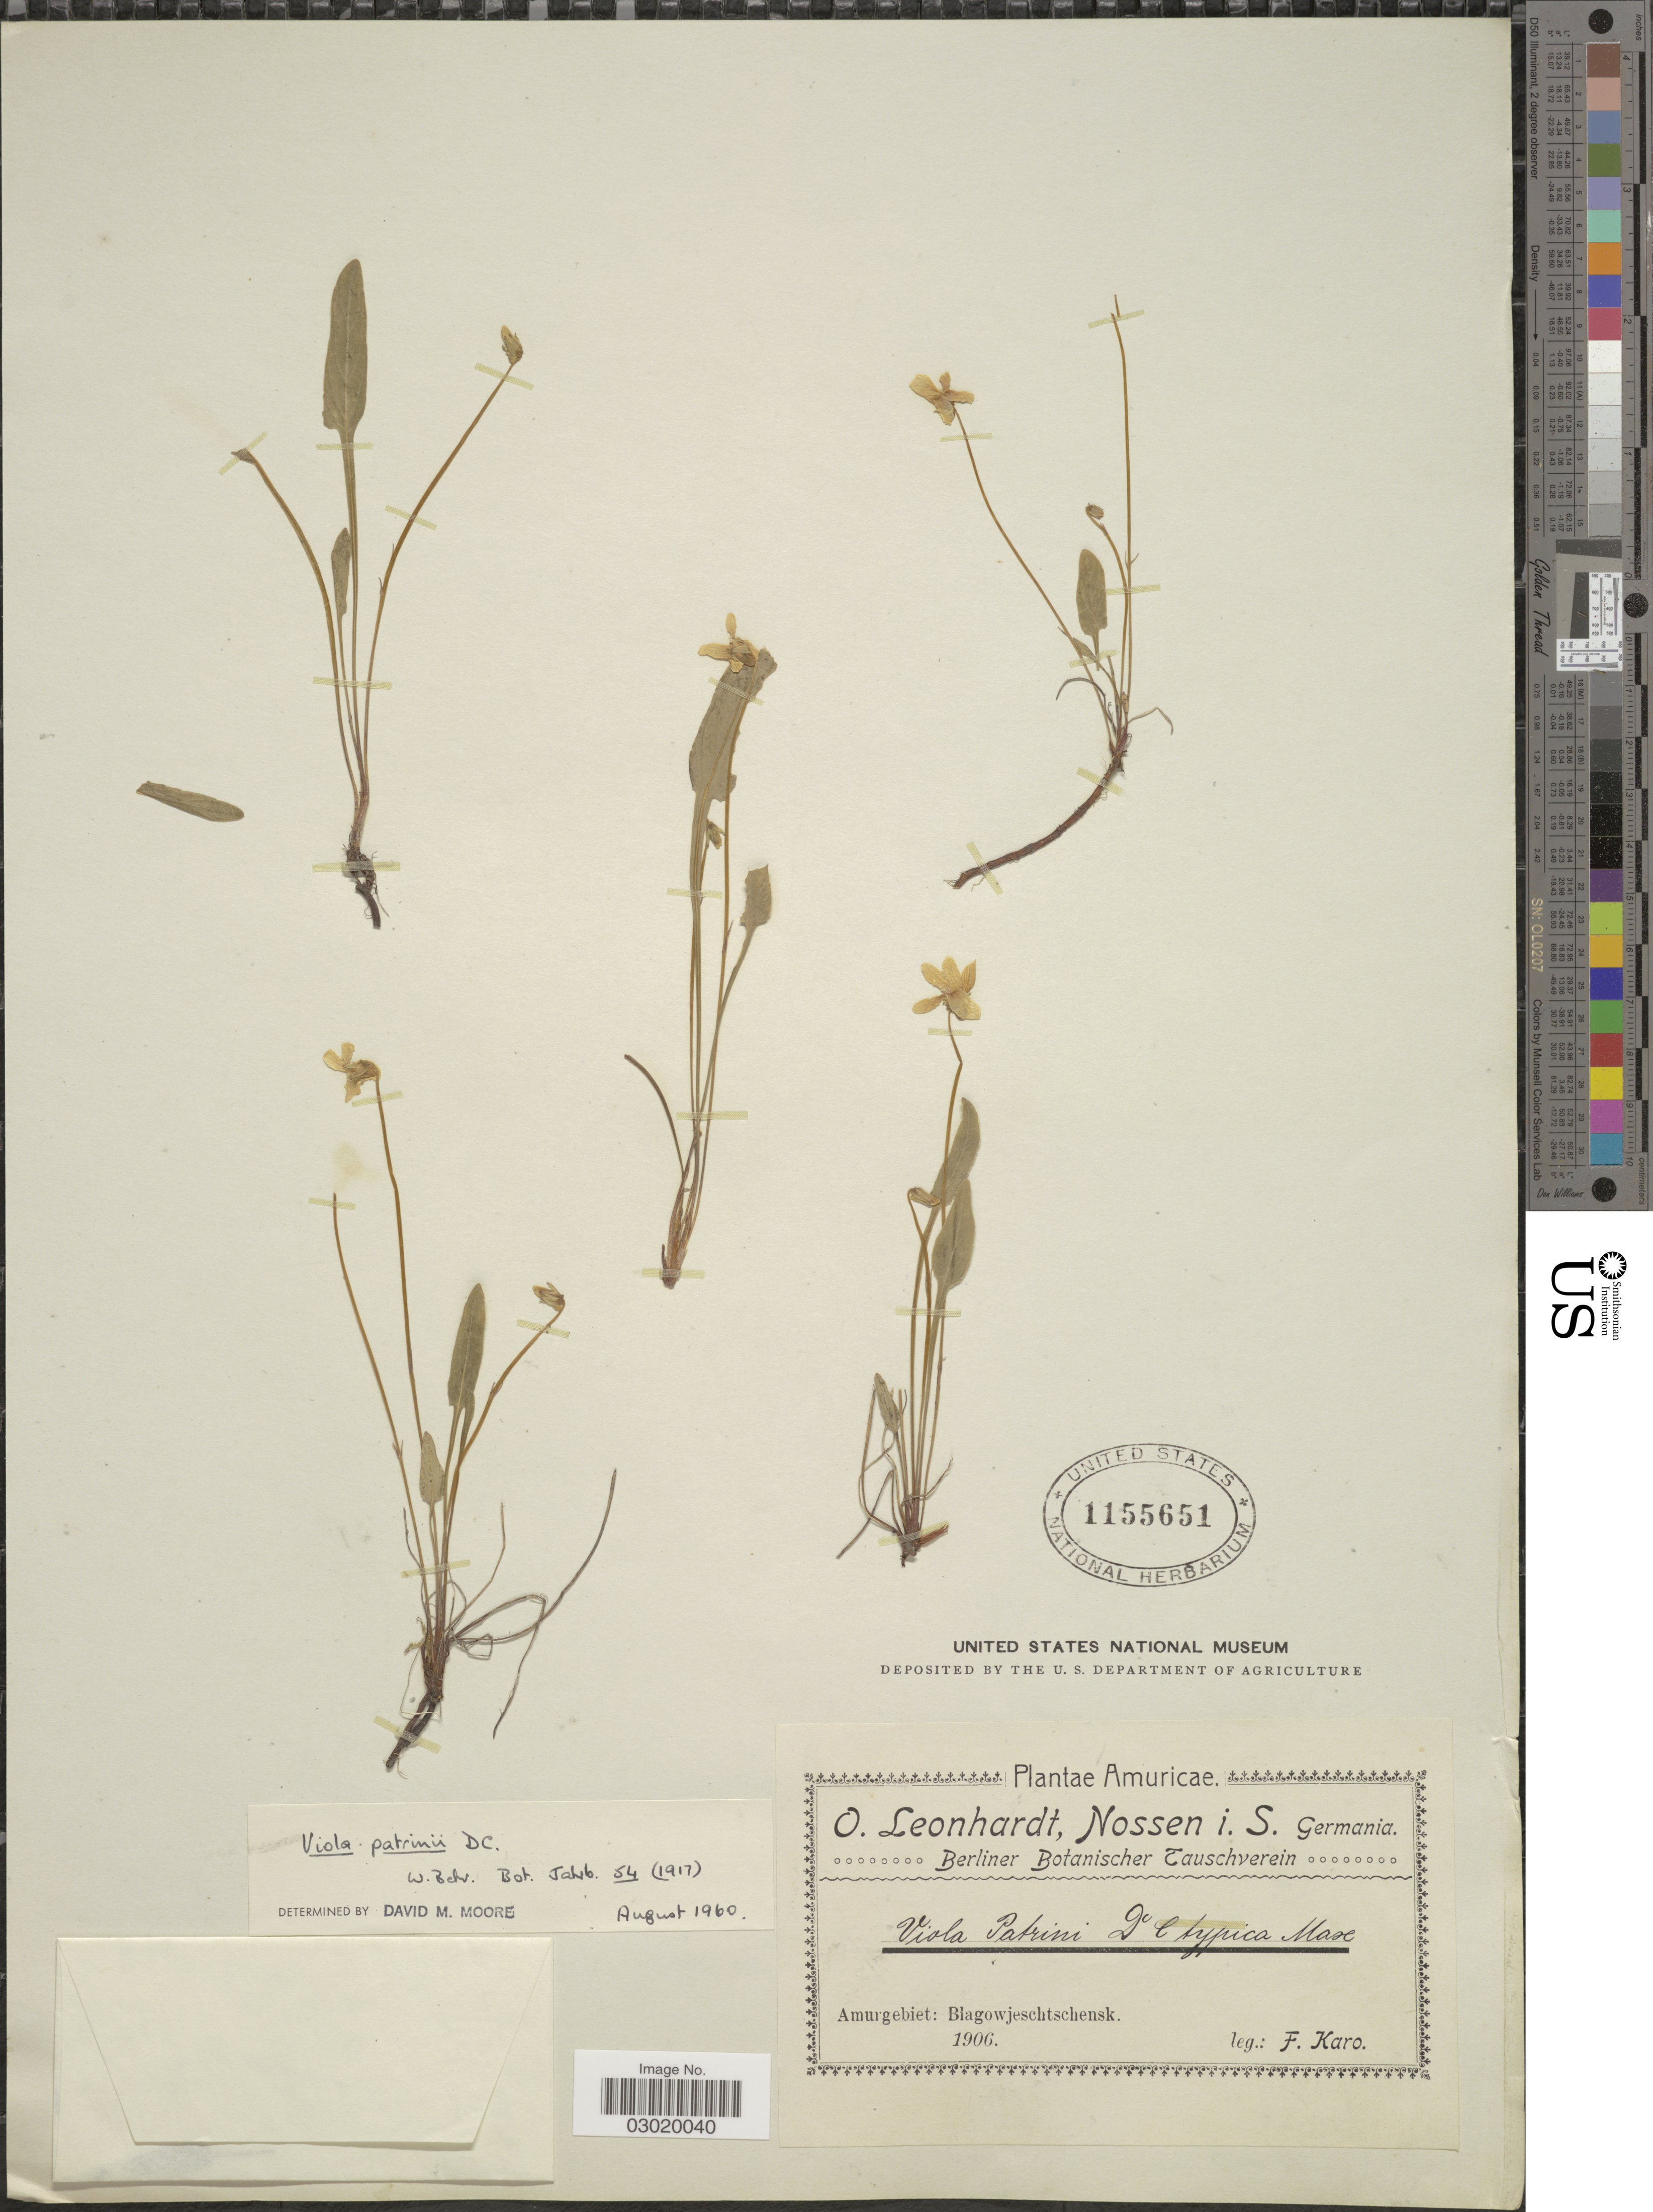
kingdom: Plantae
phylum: Tracheophyta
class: Magnoliopsida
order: Malpighiales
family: Violaceae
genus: Viola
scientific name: Viola patrinii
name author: DC.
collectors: F. Karo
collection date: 1906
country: Russian Federation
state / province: Amur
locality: Amurgebiet: Blagowjeschtschensk.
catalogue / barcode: US 1155651